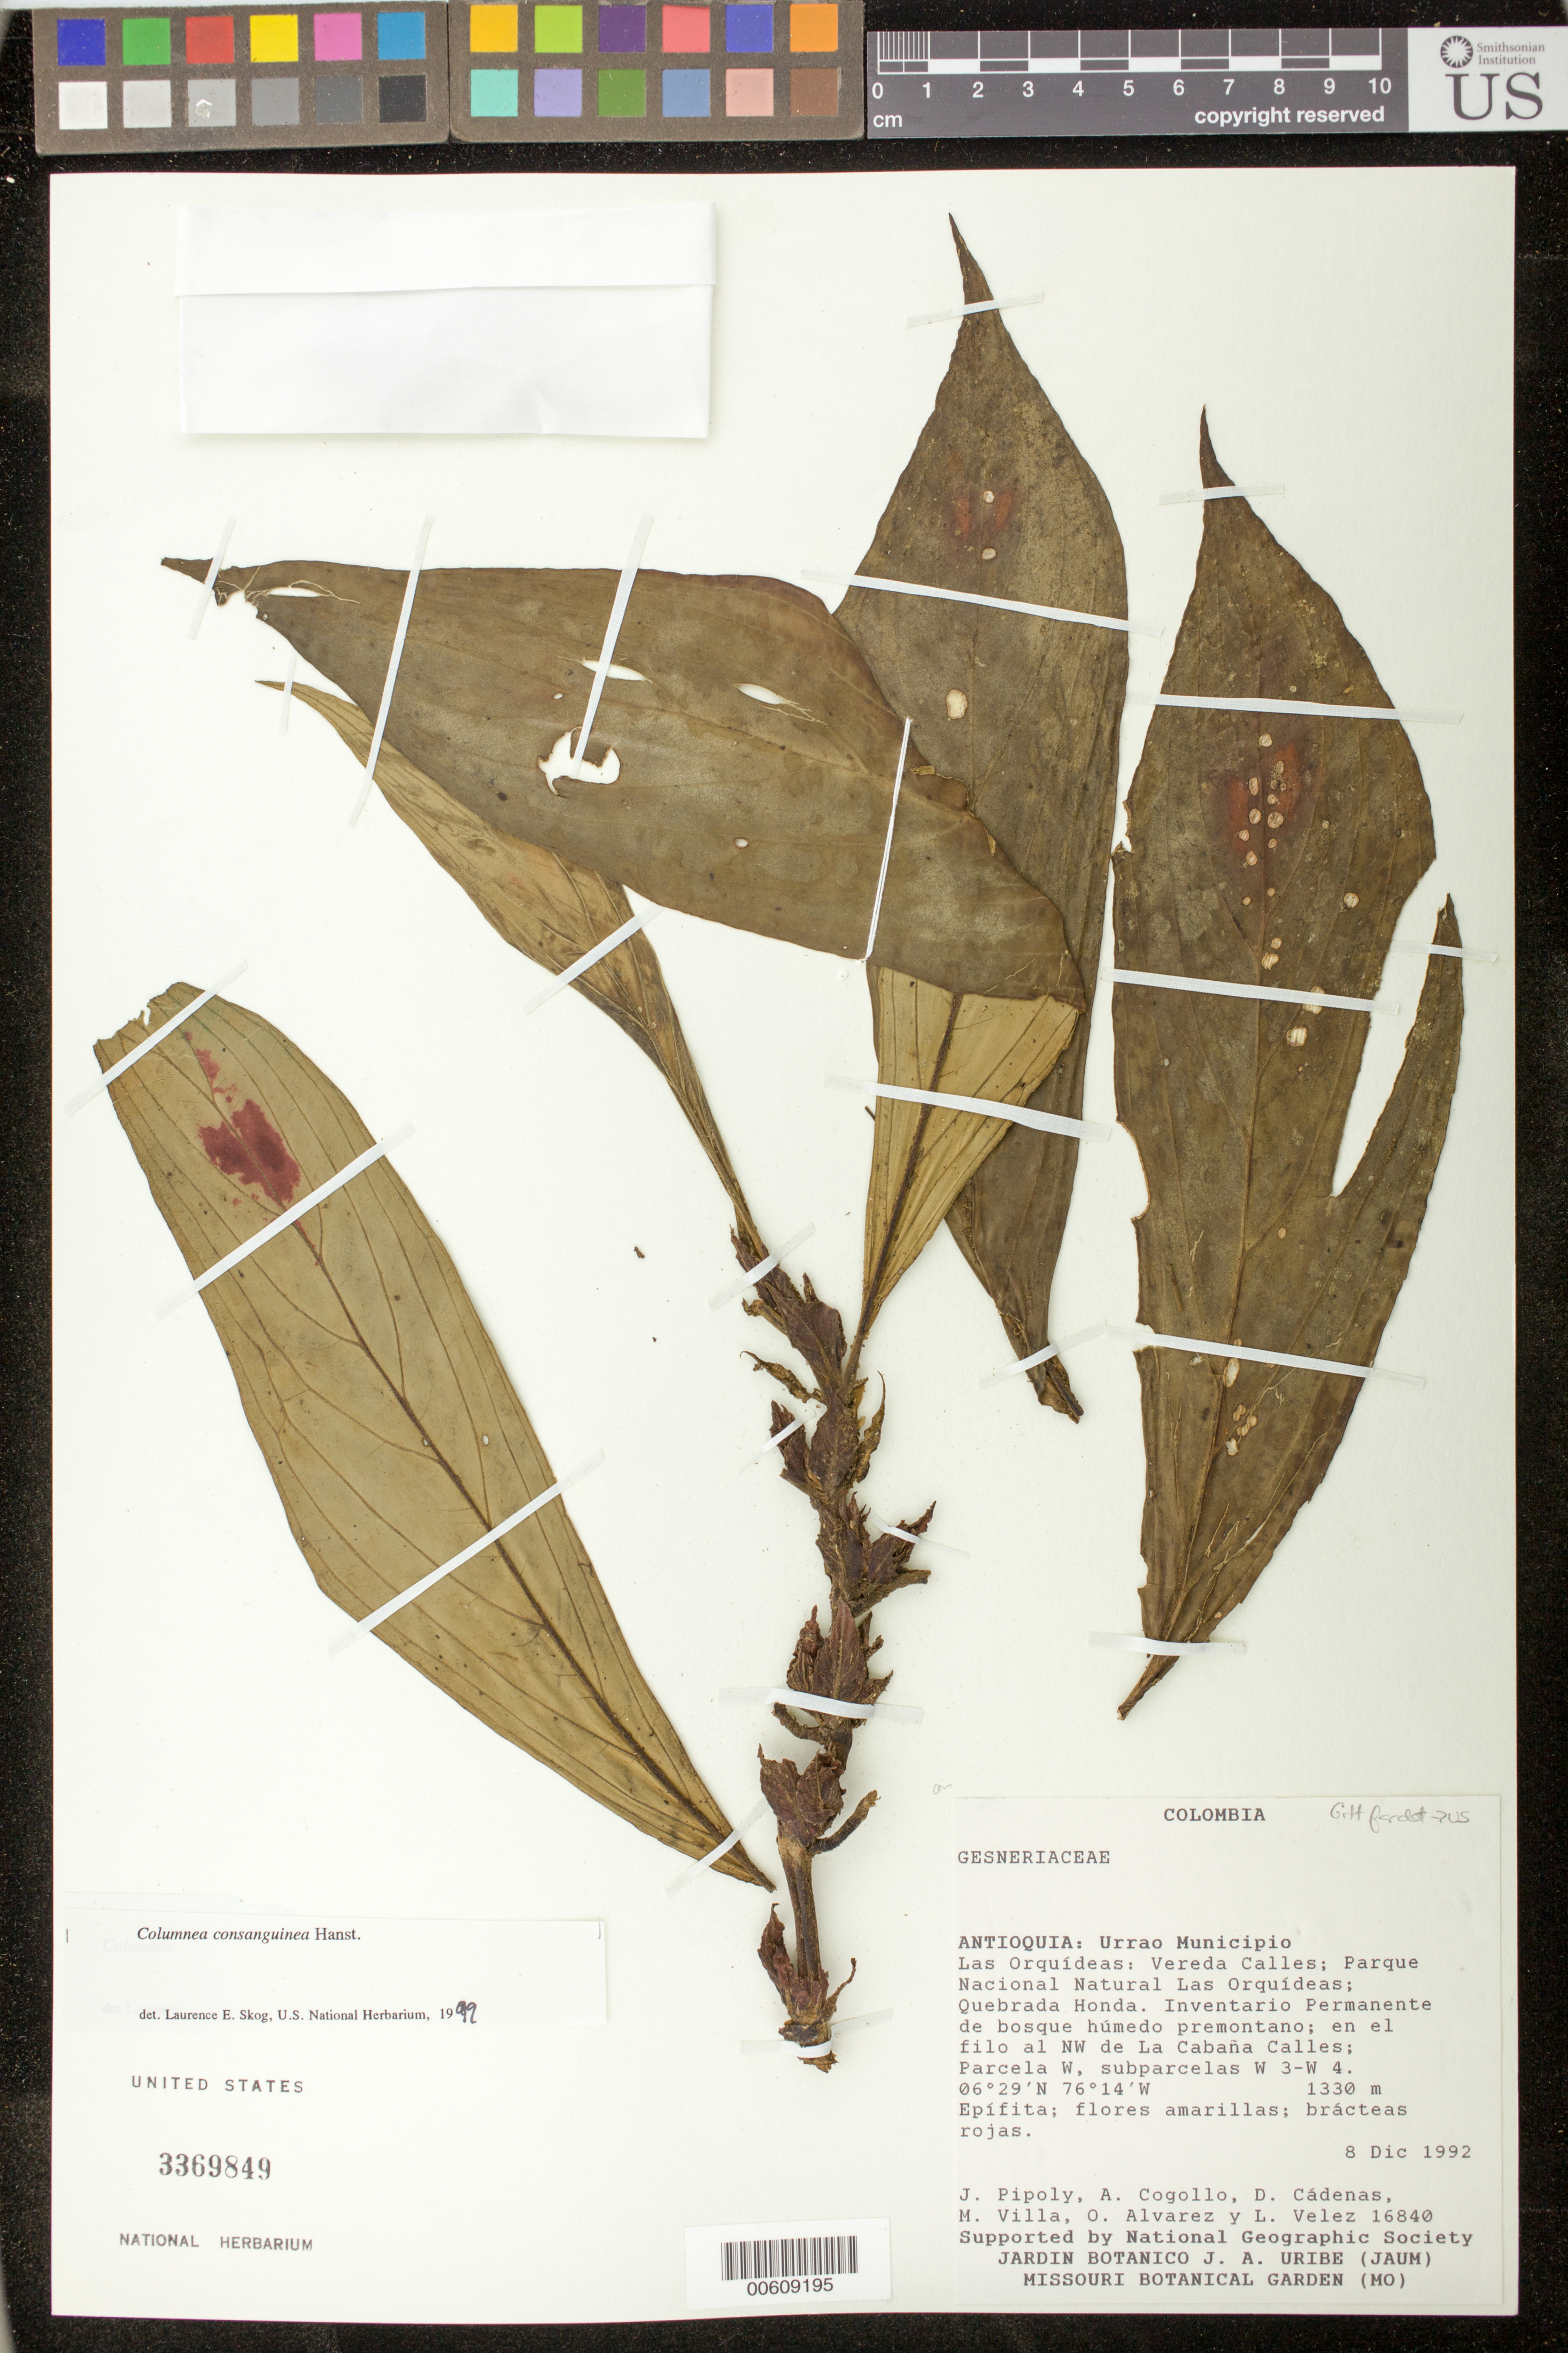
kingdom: Plantae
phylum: Tracheophyta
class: Magnoliopsida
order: Lamiales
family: Gesneriaceae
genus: Columnea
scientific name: Columnea consanguinea Hanst. var. consanguinea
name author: (Hanst.) Hanst.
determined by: Skog, Laurence E.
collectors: J. J. Pipoly, A. Cogollo, D. Cadenas, M. Villa, O. Alvarez & L. Velez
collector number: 16840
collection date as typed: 08 Dec 1992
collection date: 1992-12-08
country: Colombia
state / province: Antioquia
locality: Mpio. Urrao; Las Orquídeas: vereda Calles; Parque Nacional Natural Las Orquídeas; Quebrada Honda; en el filo al NW de La Cabaña Calles; Parcela W, subparcelas W3-W4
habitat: Inventario Permanente de bosque húmedo premontano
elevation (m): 1330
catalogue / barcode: US 3369849